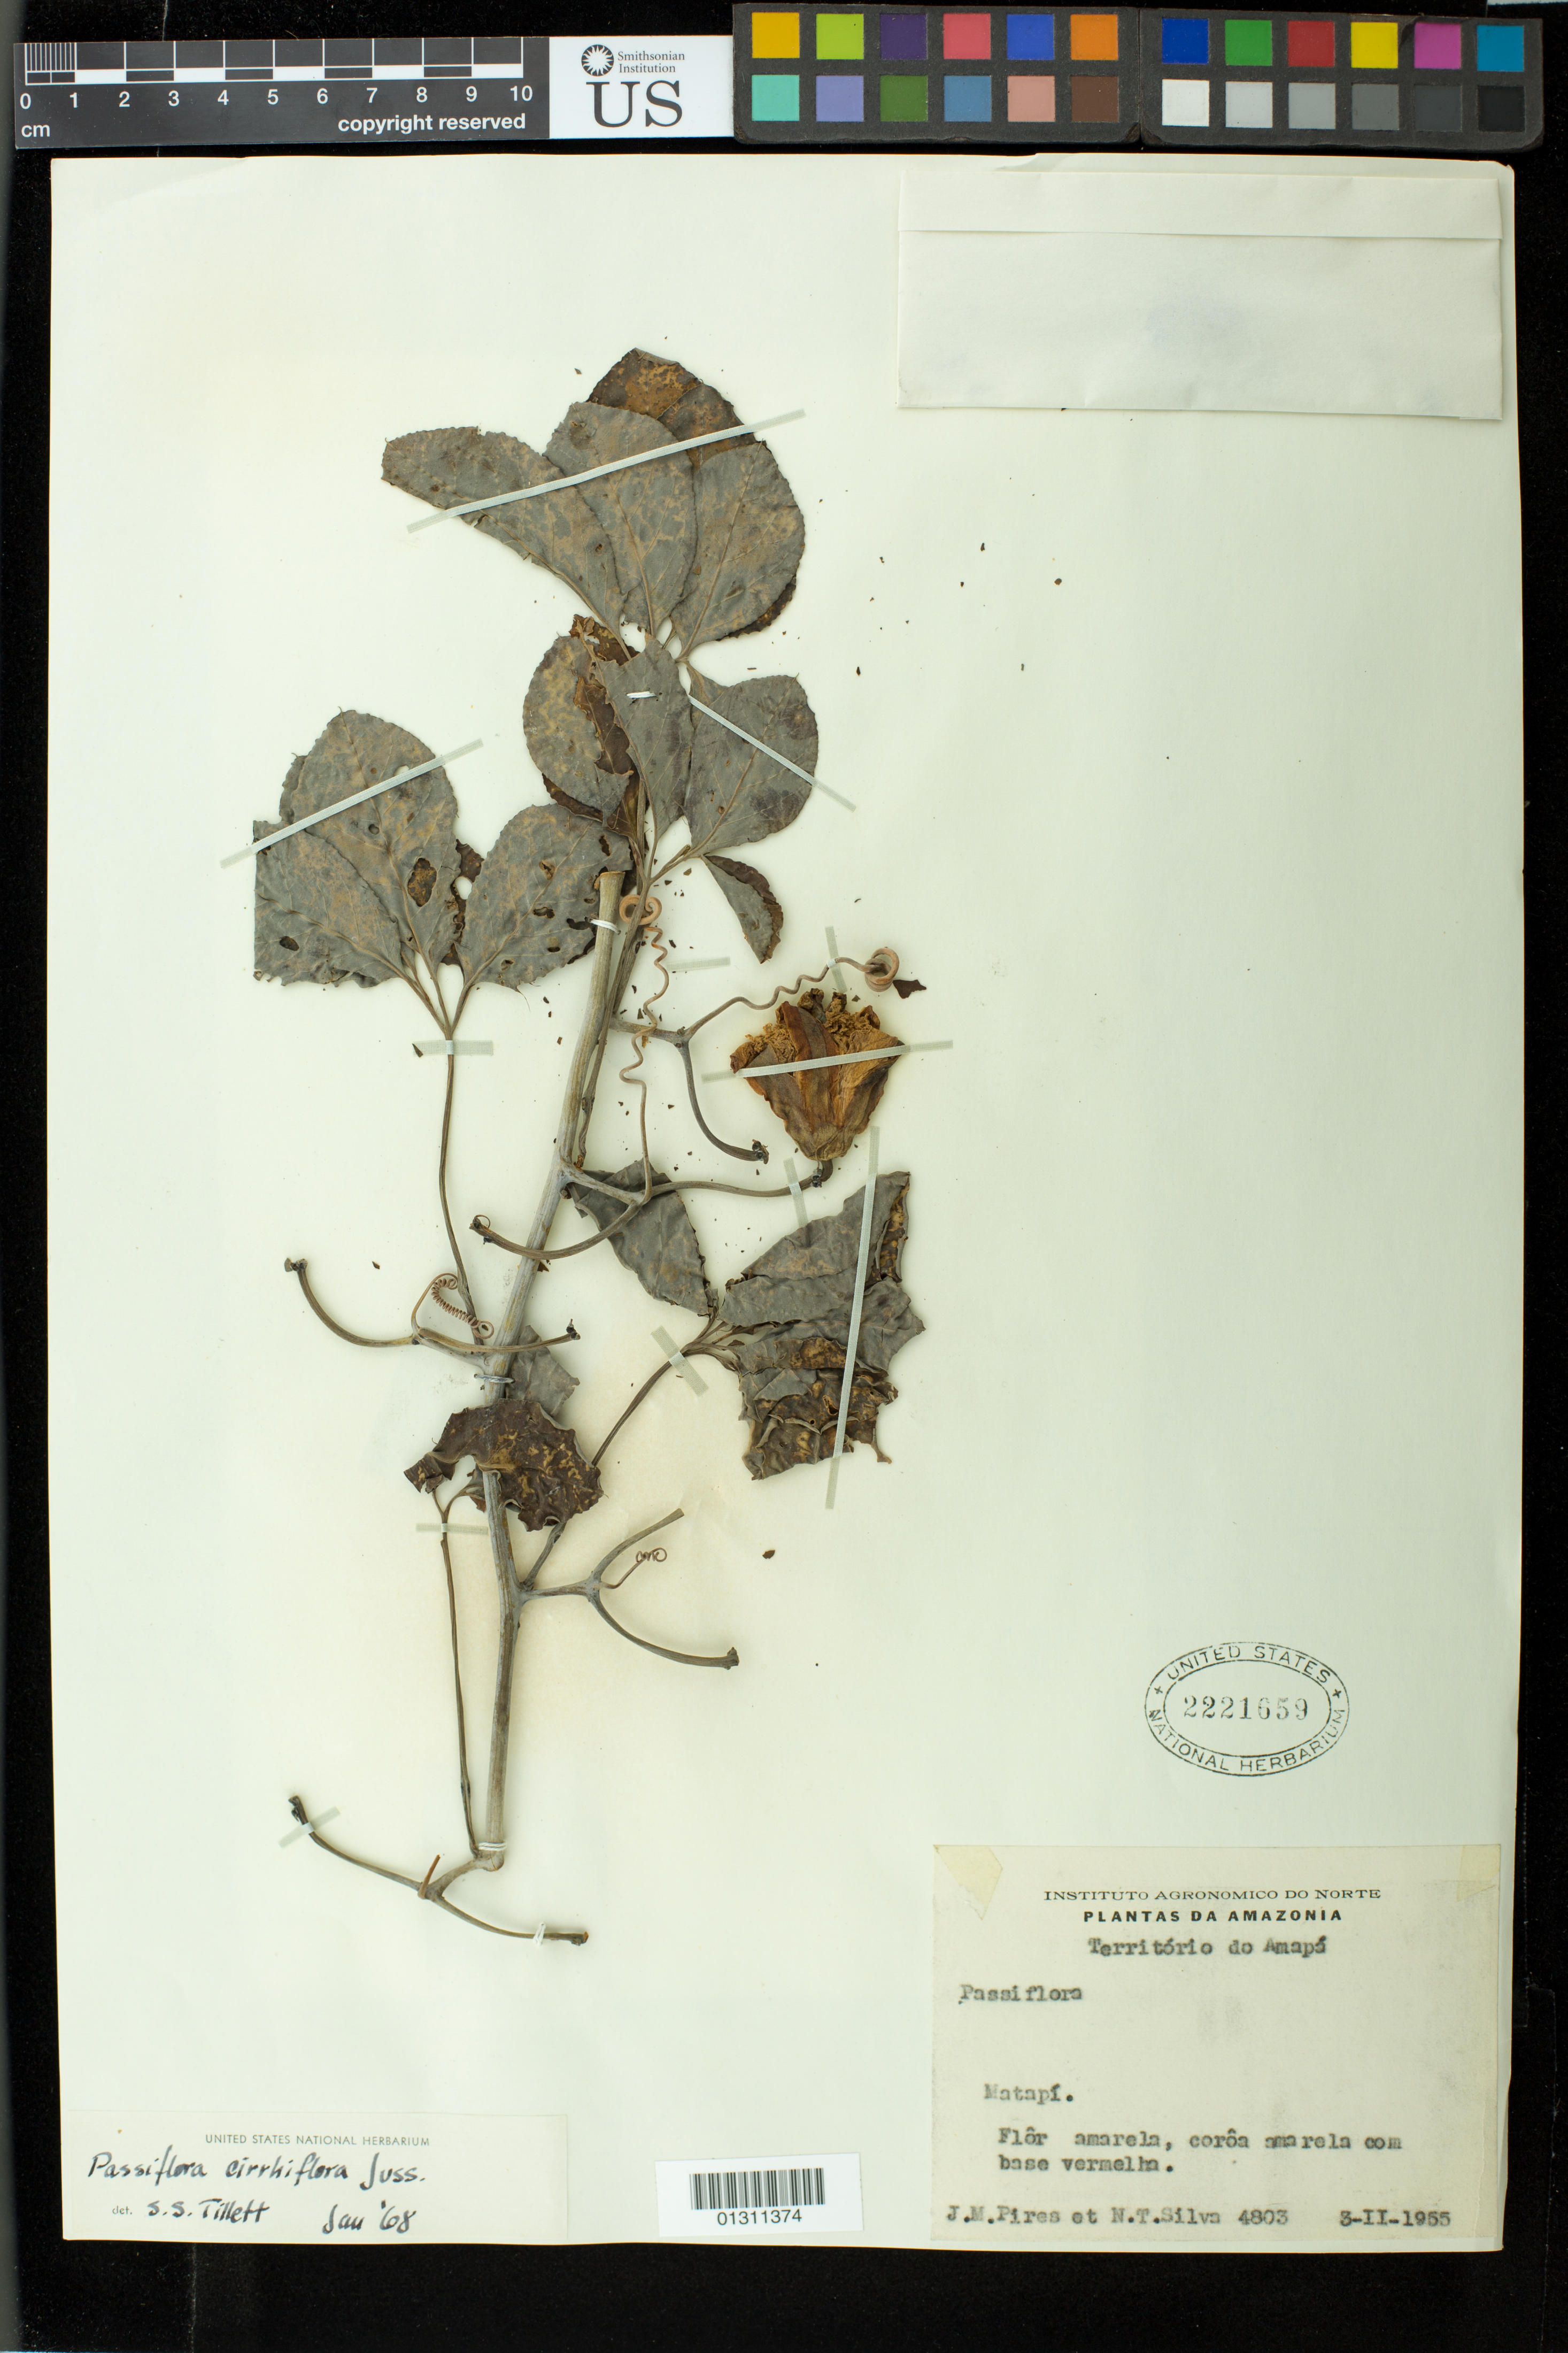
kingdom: Plantae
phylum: Tracheophyta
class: Magnoliopsida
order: Malpighiales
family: Passifloraceae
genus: Passiflora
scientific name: Passiflora cirrhiflora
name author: A. Juss.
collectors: J. M. Pires & N. T. Silva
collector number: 4803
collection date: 1955-02-03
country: Brazil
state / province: Amapá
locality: Matapi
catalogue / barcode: US 2221659